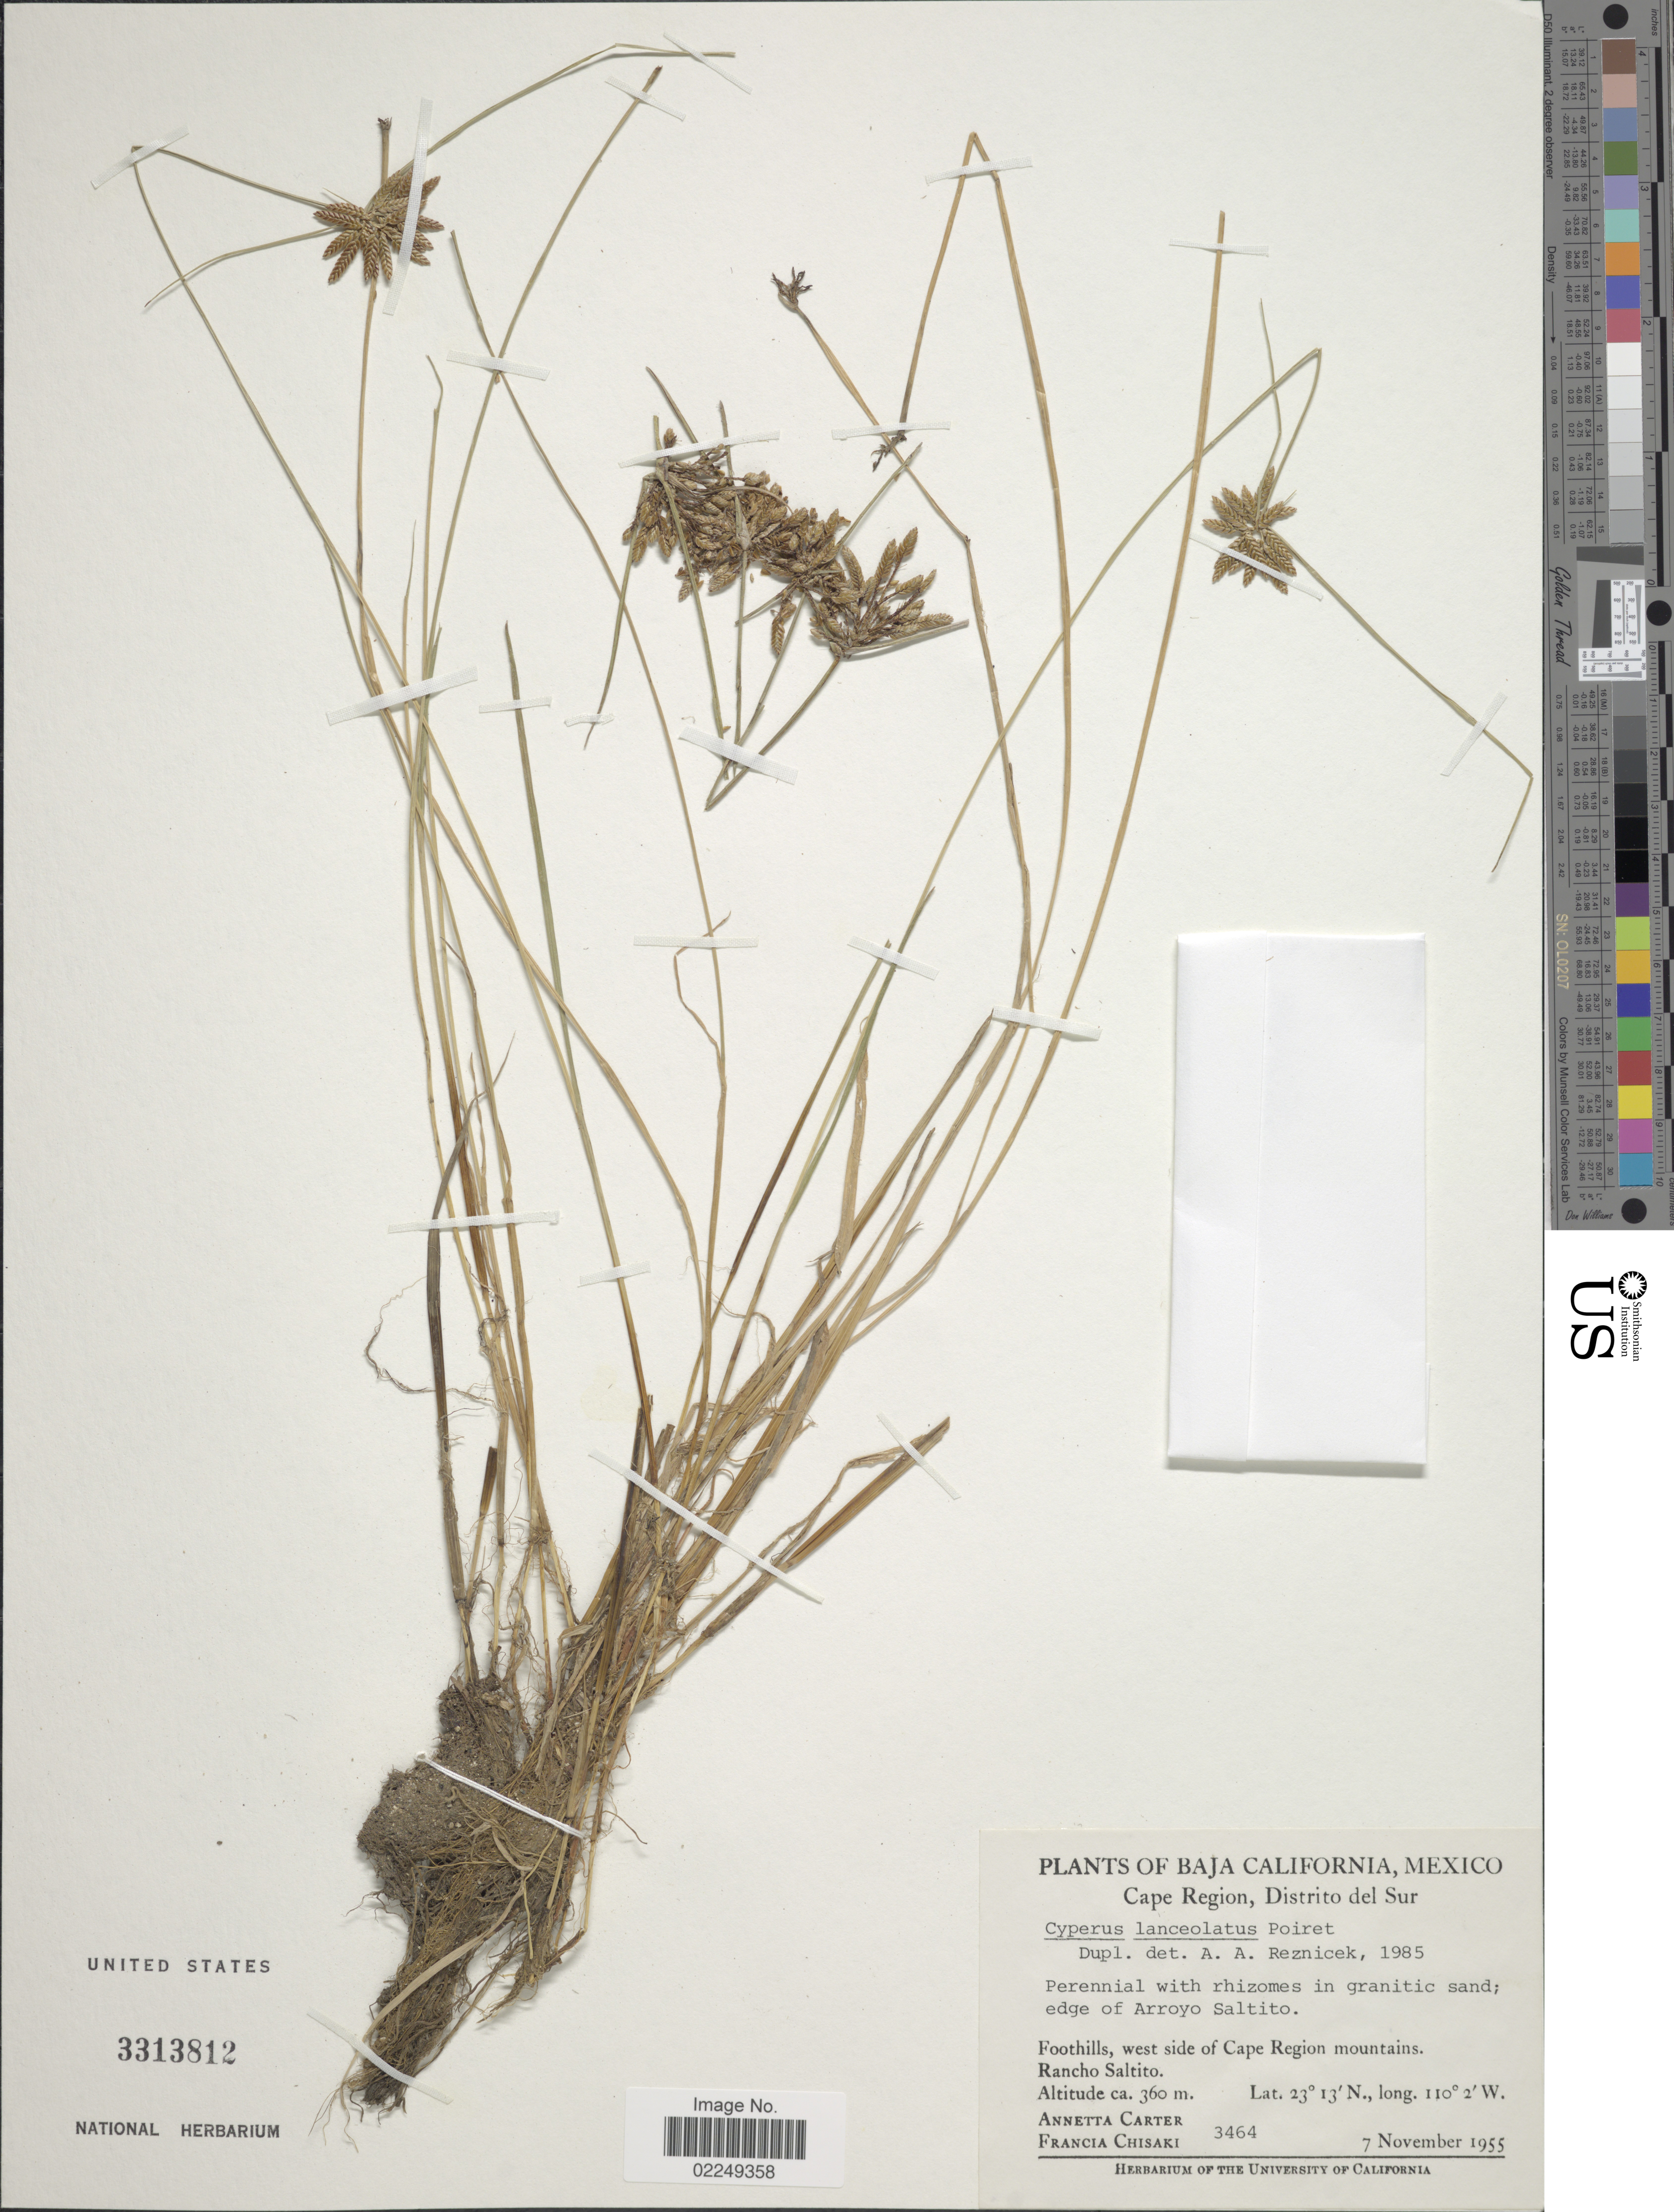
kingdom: Plantae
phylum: Tracheophyta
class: Liliopsida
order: Poales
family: Cyperaceae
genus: Cyperus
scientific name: Cyperus lanceolatus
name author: Poir.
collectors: A. Carter & F. Chisaki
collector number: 3464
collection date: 1955-11-07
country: Mexico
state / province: Baja California Sur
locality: Baja California, Mexico, Cape Region, Distrito del Sur, Foothills, west side of Cape Region mountains, Rancho Saltito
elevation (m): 360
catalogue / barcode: US 3313812